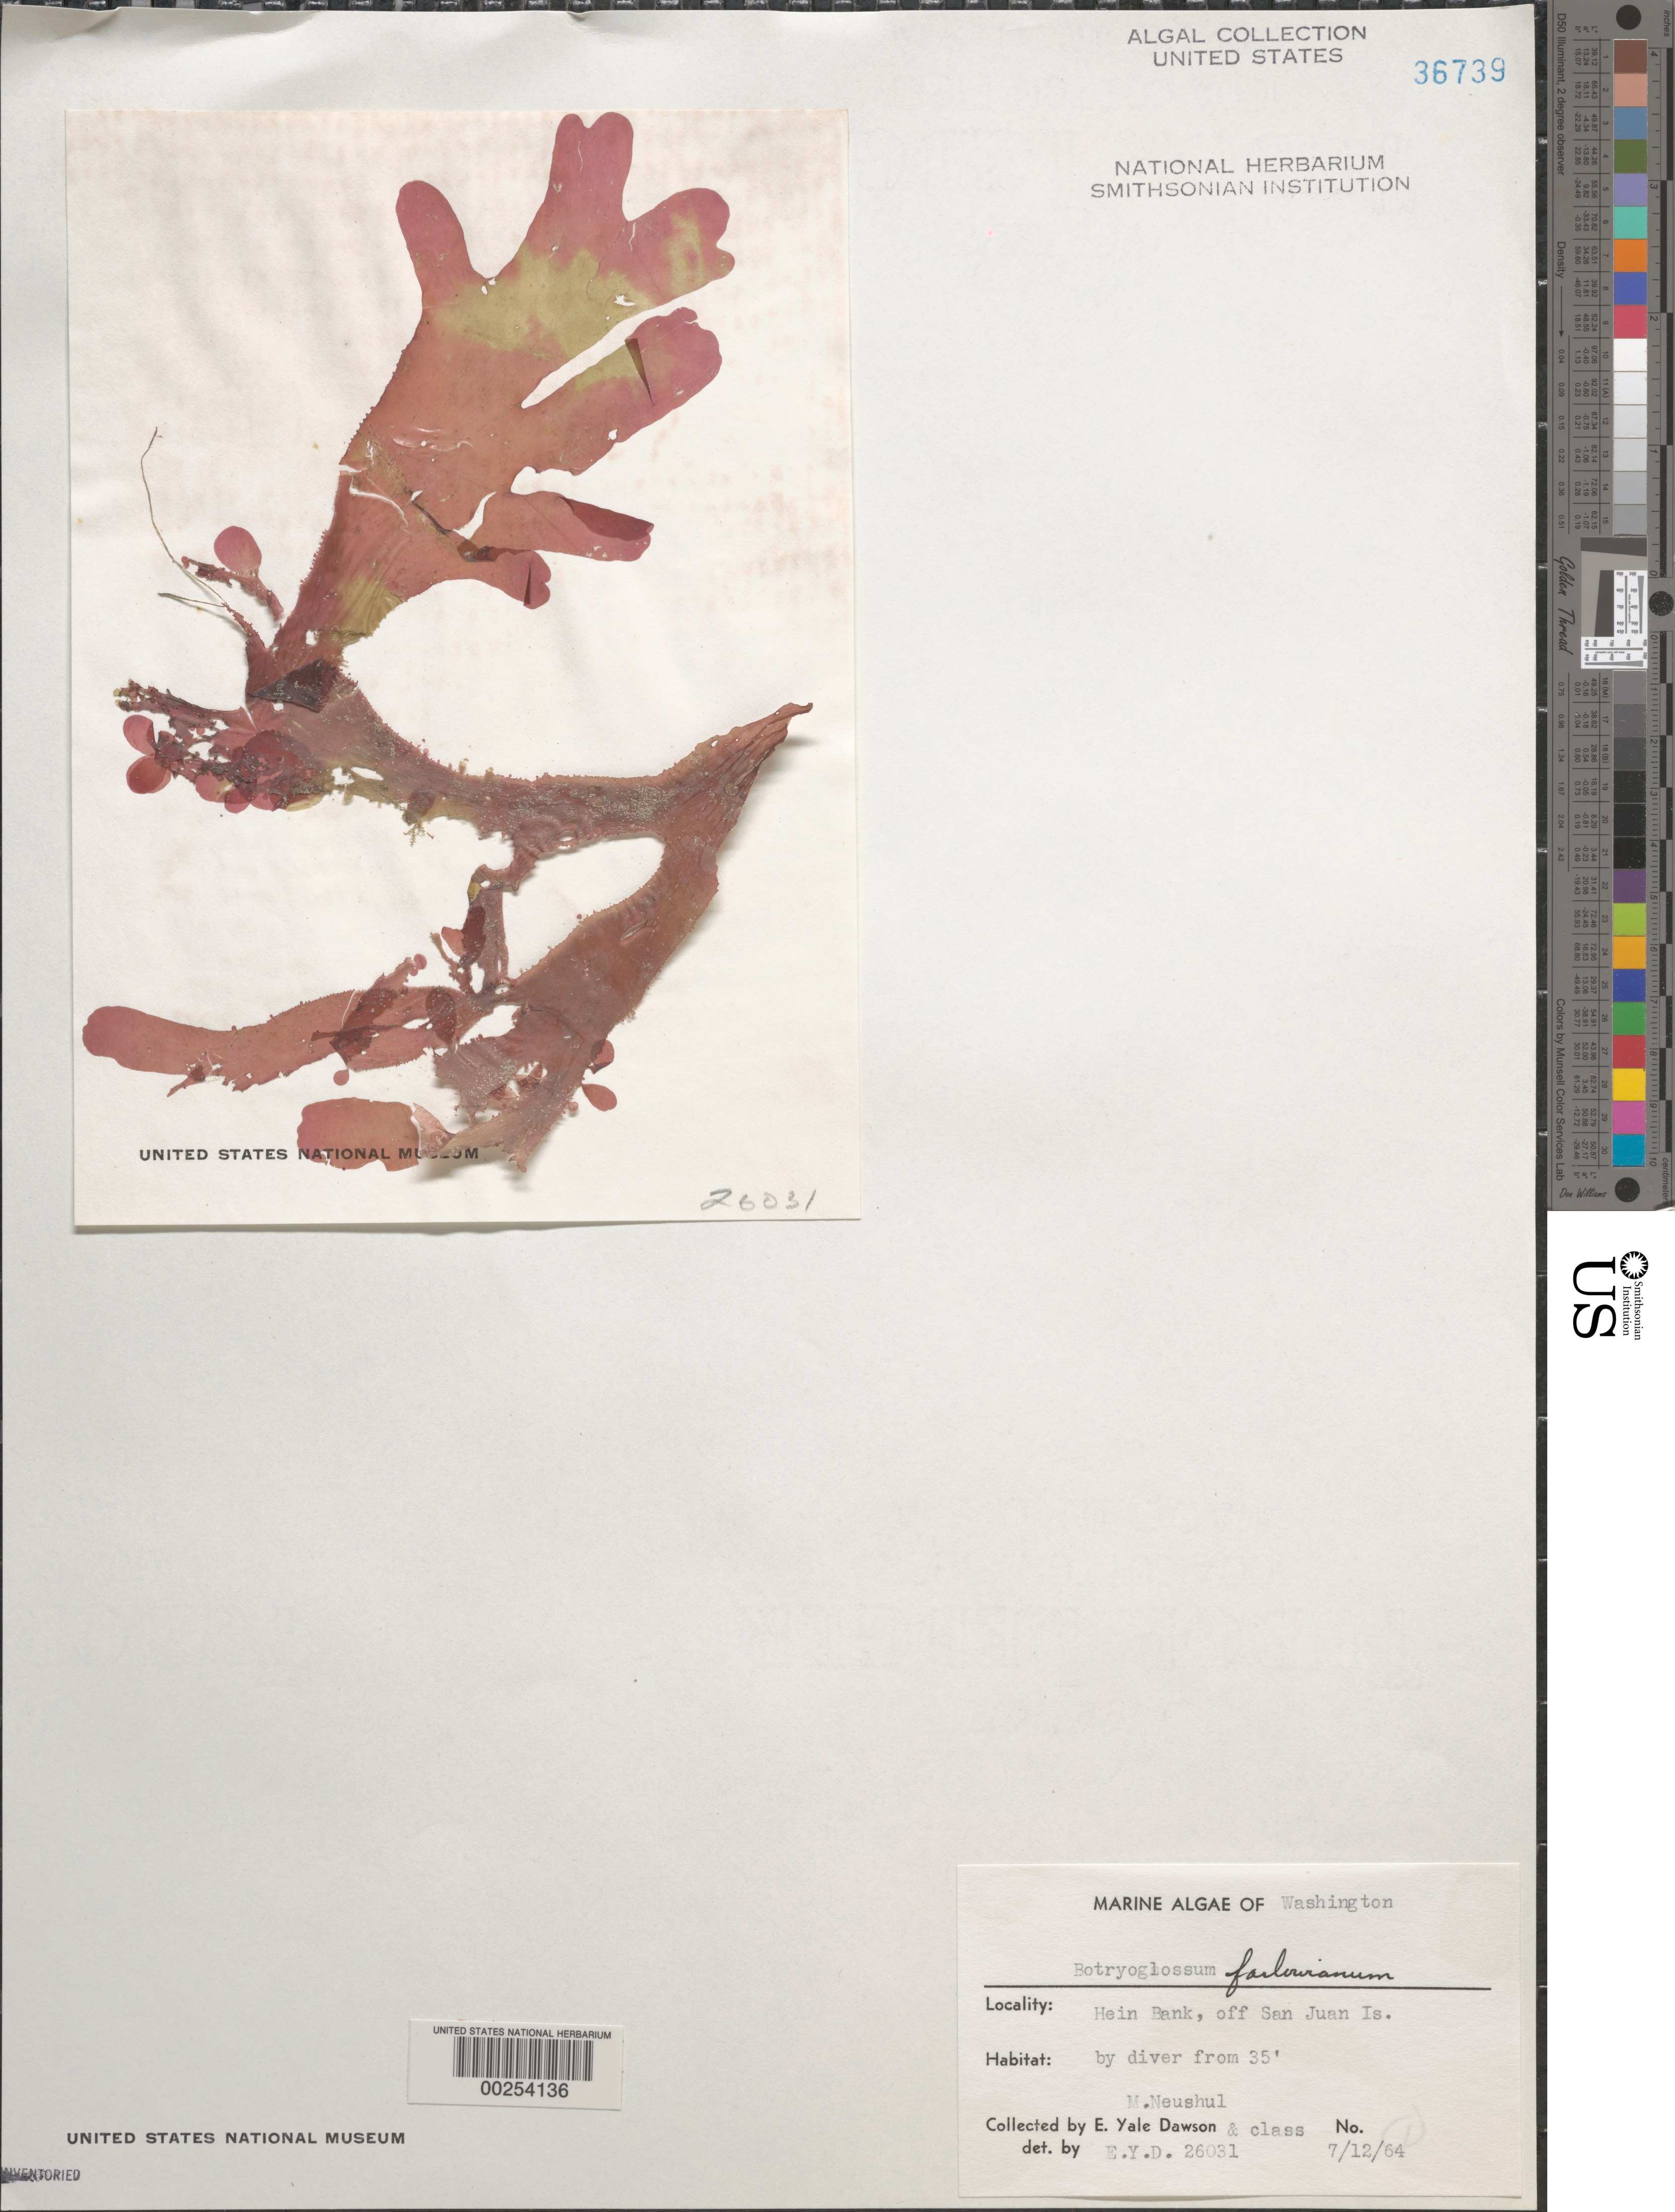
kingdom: Plantae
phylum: Rhodophyta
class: Florideophyceae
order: Ceramiales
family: Delesseriaceae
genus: Botryoglossum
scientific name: Botryoglossum farlowianum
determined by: Dawson, E. Y.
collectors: E. Y. Dawson & M. Neushul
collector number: EYD 26031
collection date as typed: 12 Jul 1963 or 12 Jul 1964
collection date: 1963-07-12 or 1964-07-12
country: United States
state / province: Washington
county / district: San Juan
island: San Juan Island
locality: Hein Bank, off San Juan Island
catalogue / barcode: US 36739